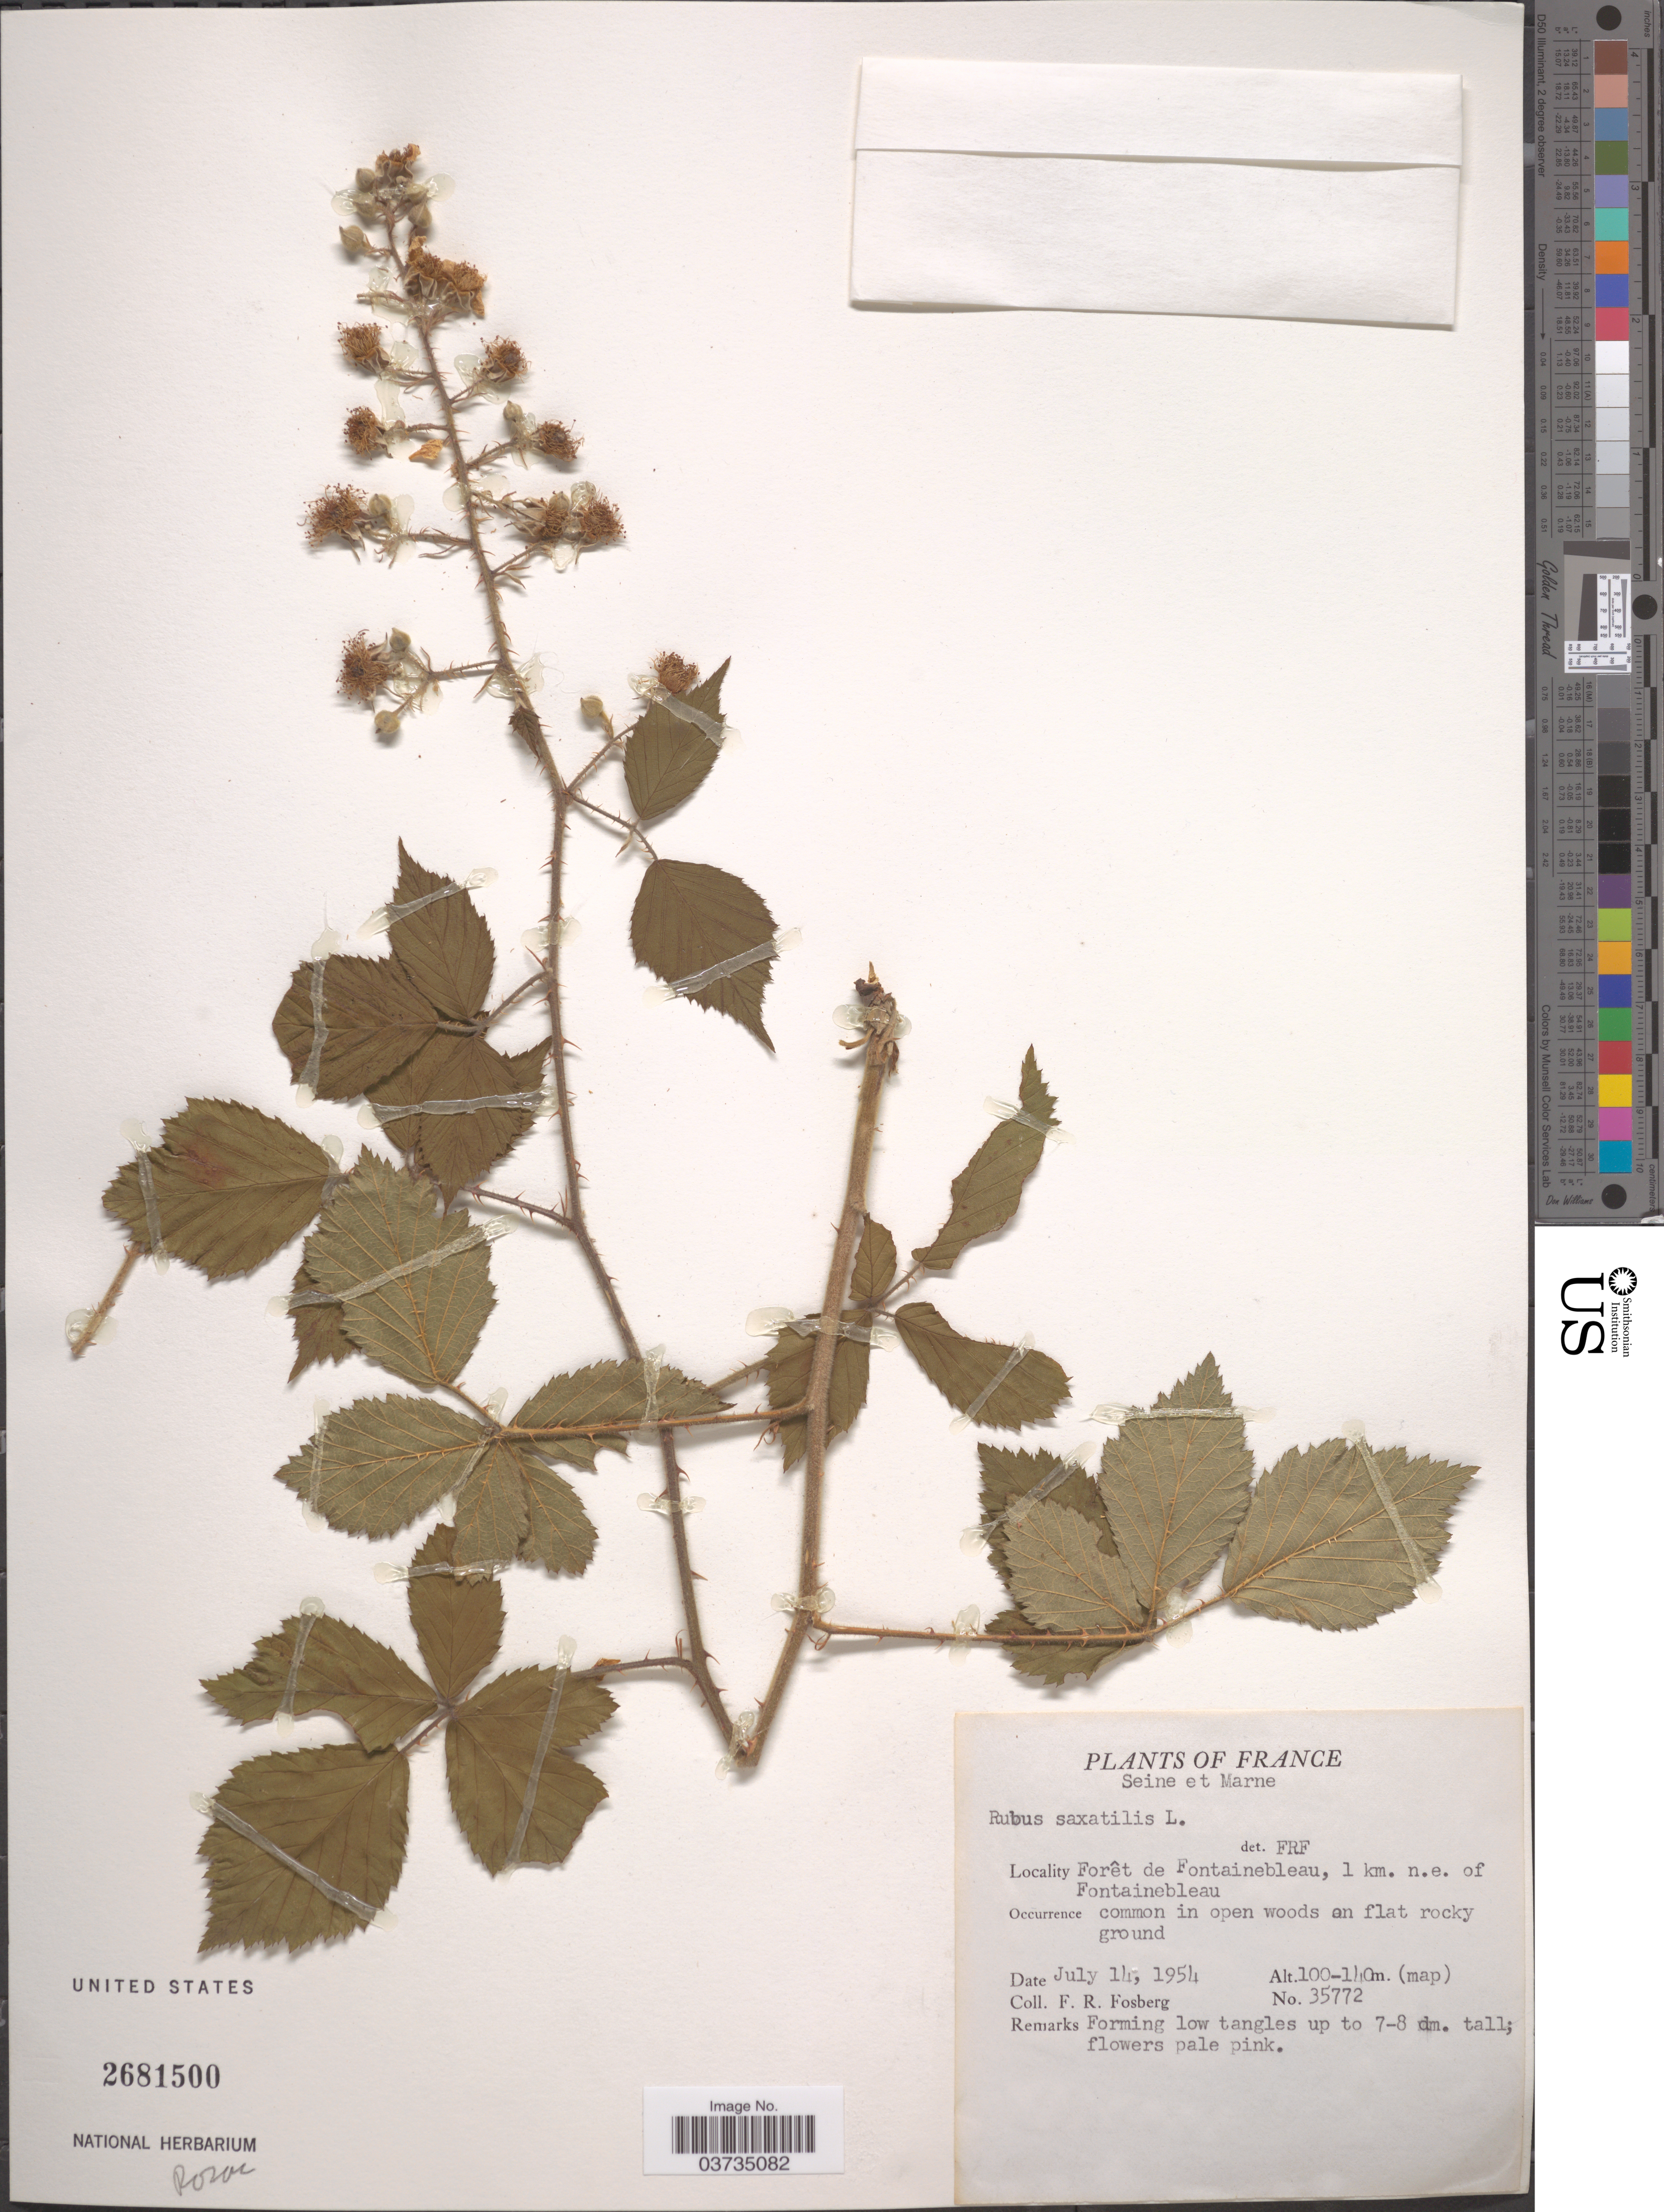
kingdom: Plantae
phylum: Tracheophyta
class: Magnoliopsida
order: Rosales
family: Rosaceae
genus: Rubus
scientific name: Rubus saxatilis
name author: L.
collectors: F. R. Fosberg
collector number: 35772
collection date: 1954-07-14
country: France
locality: Seine et Marne. Forêt de Fontainebleau, 1 km. n. e. of Fontainebleau.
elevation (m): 100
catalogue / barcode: US 2681500